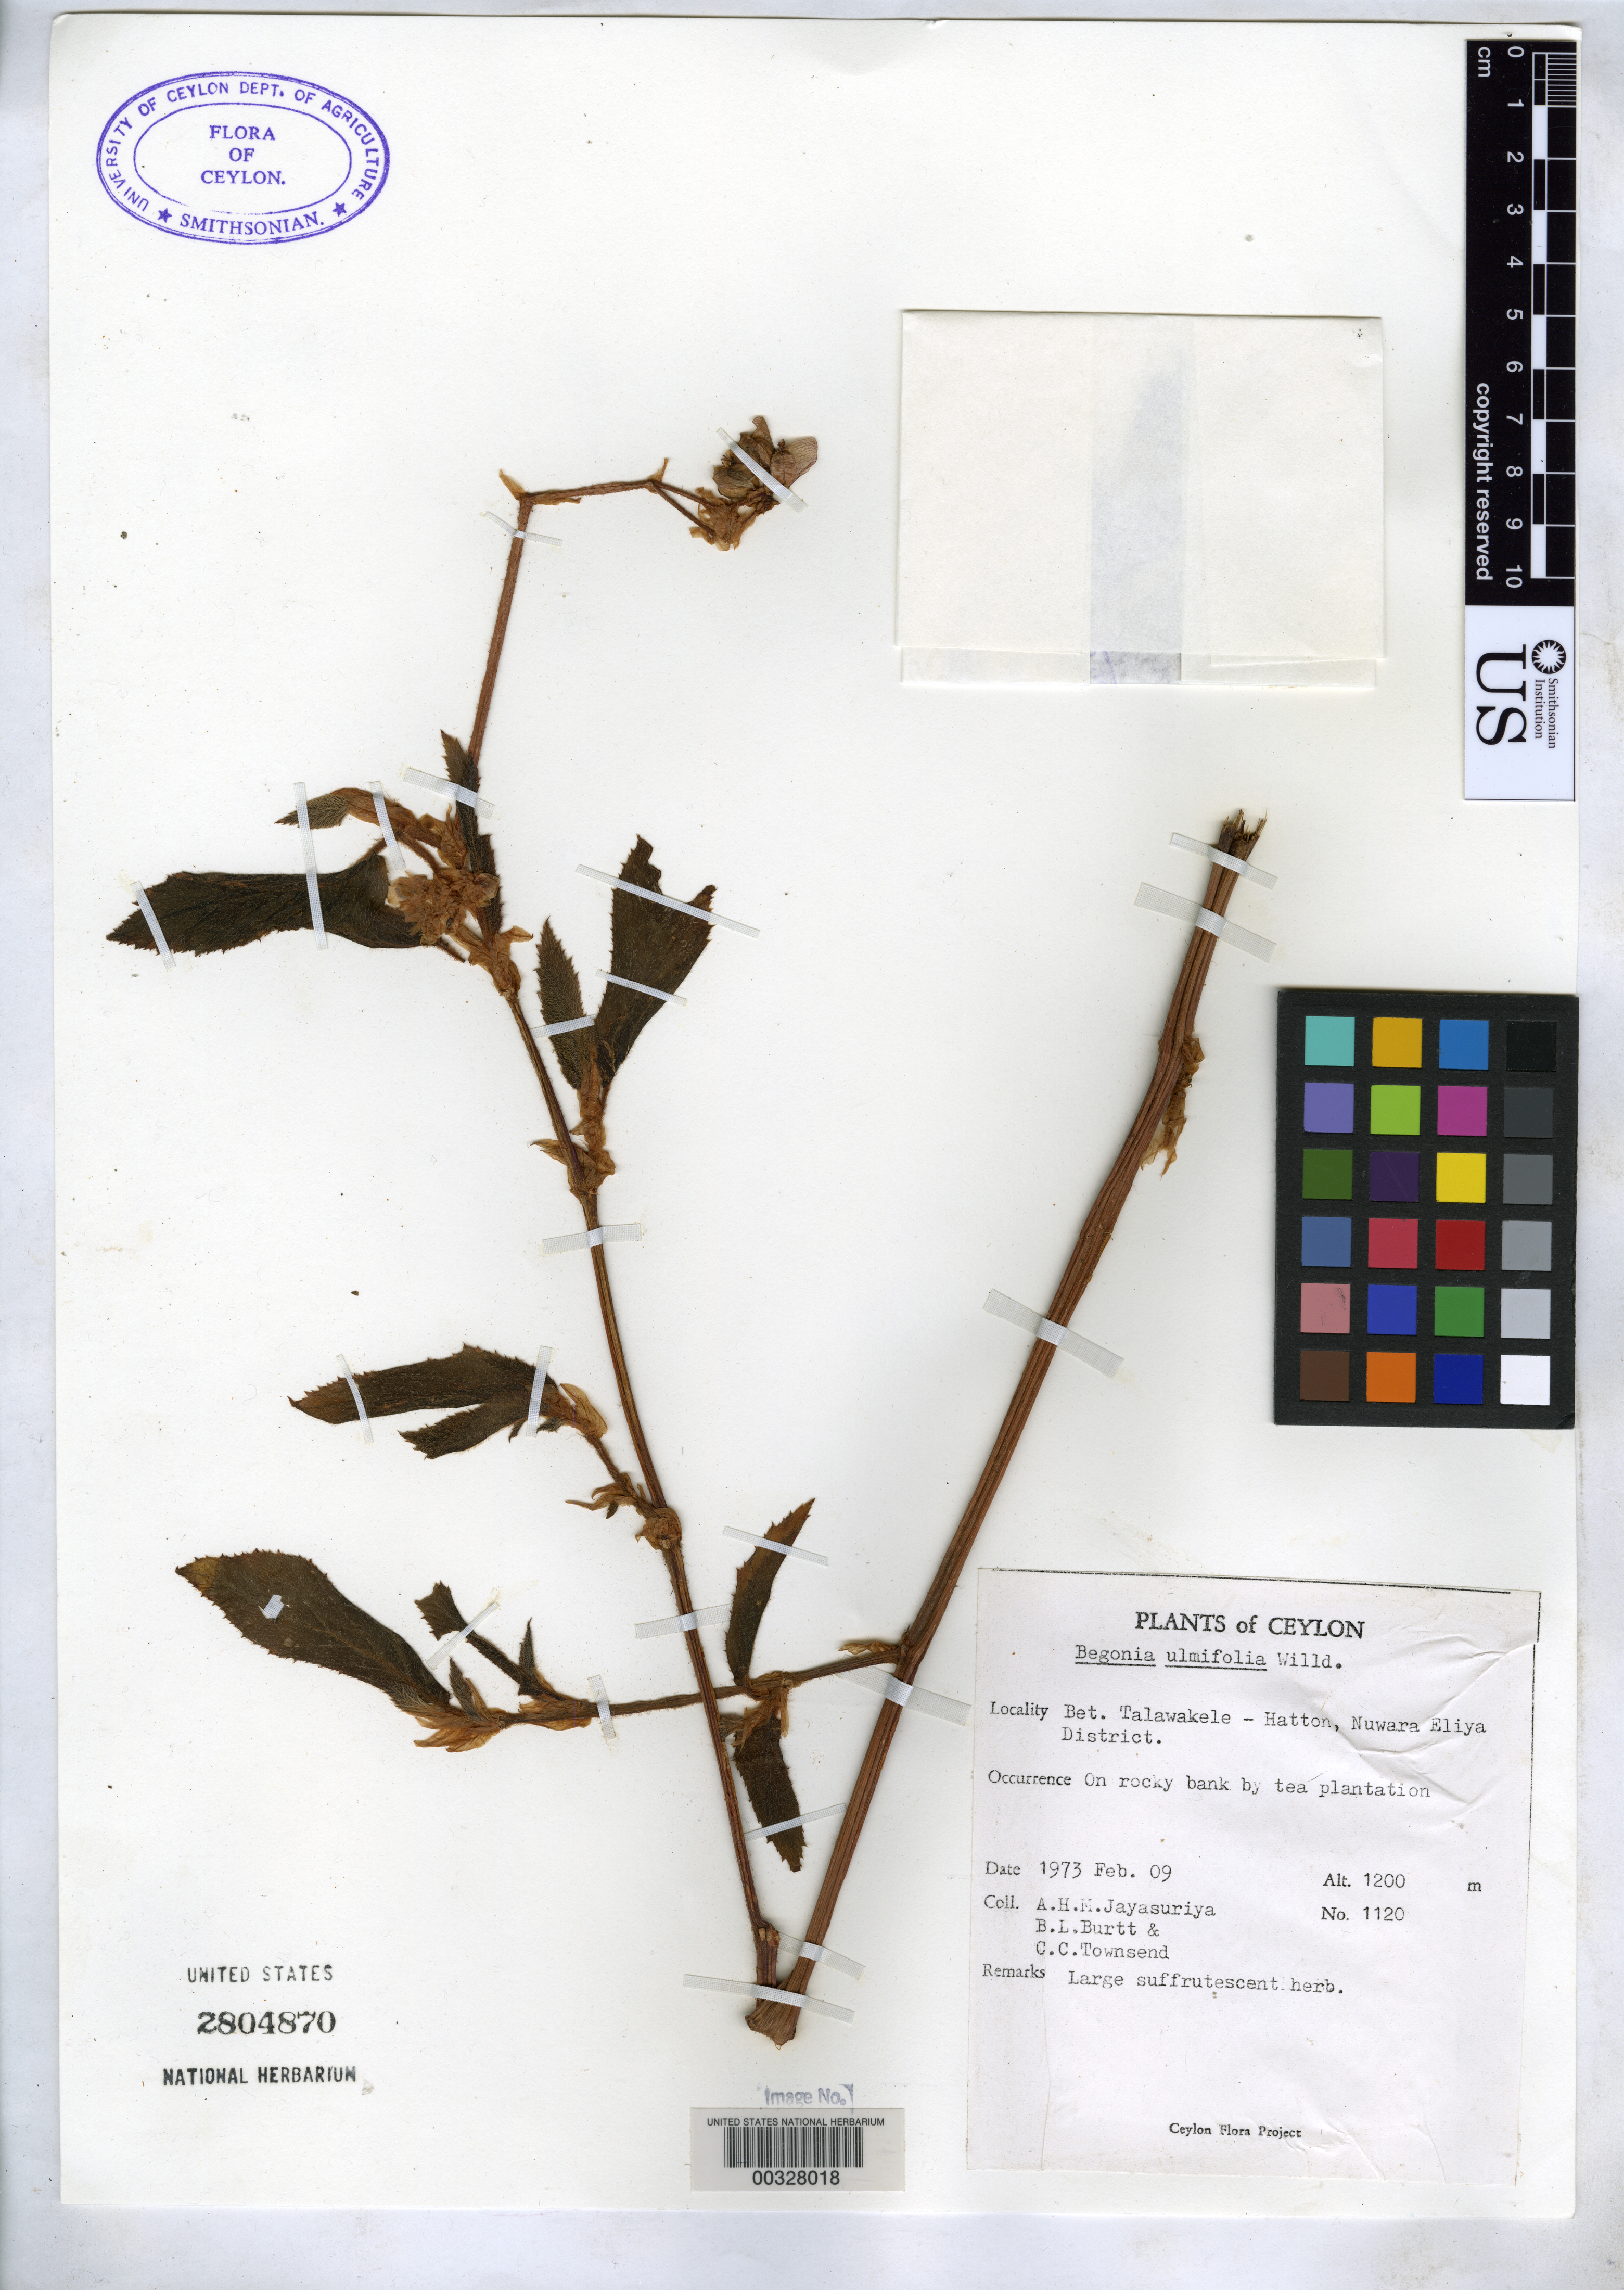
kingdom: Plantae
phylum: Tracheophyta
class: Magnoliopsida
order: Cucurbitales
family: Begoniaceae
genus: Begonia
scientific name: Begonia ulmifolia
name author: Willd.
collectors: A. H. Jayasuriya, B. L. Burtt & C. C. Townsend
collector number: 1120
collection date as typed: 09 Feb 1973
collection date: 1973-02-09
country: Sri Lanka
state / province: Central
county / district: Nuwara Eliya Dist.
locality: Between talawakele - hatton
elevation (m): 1200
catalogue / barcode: US 2804870